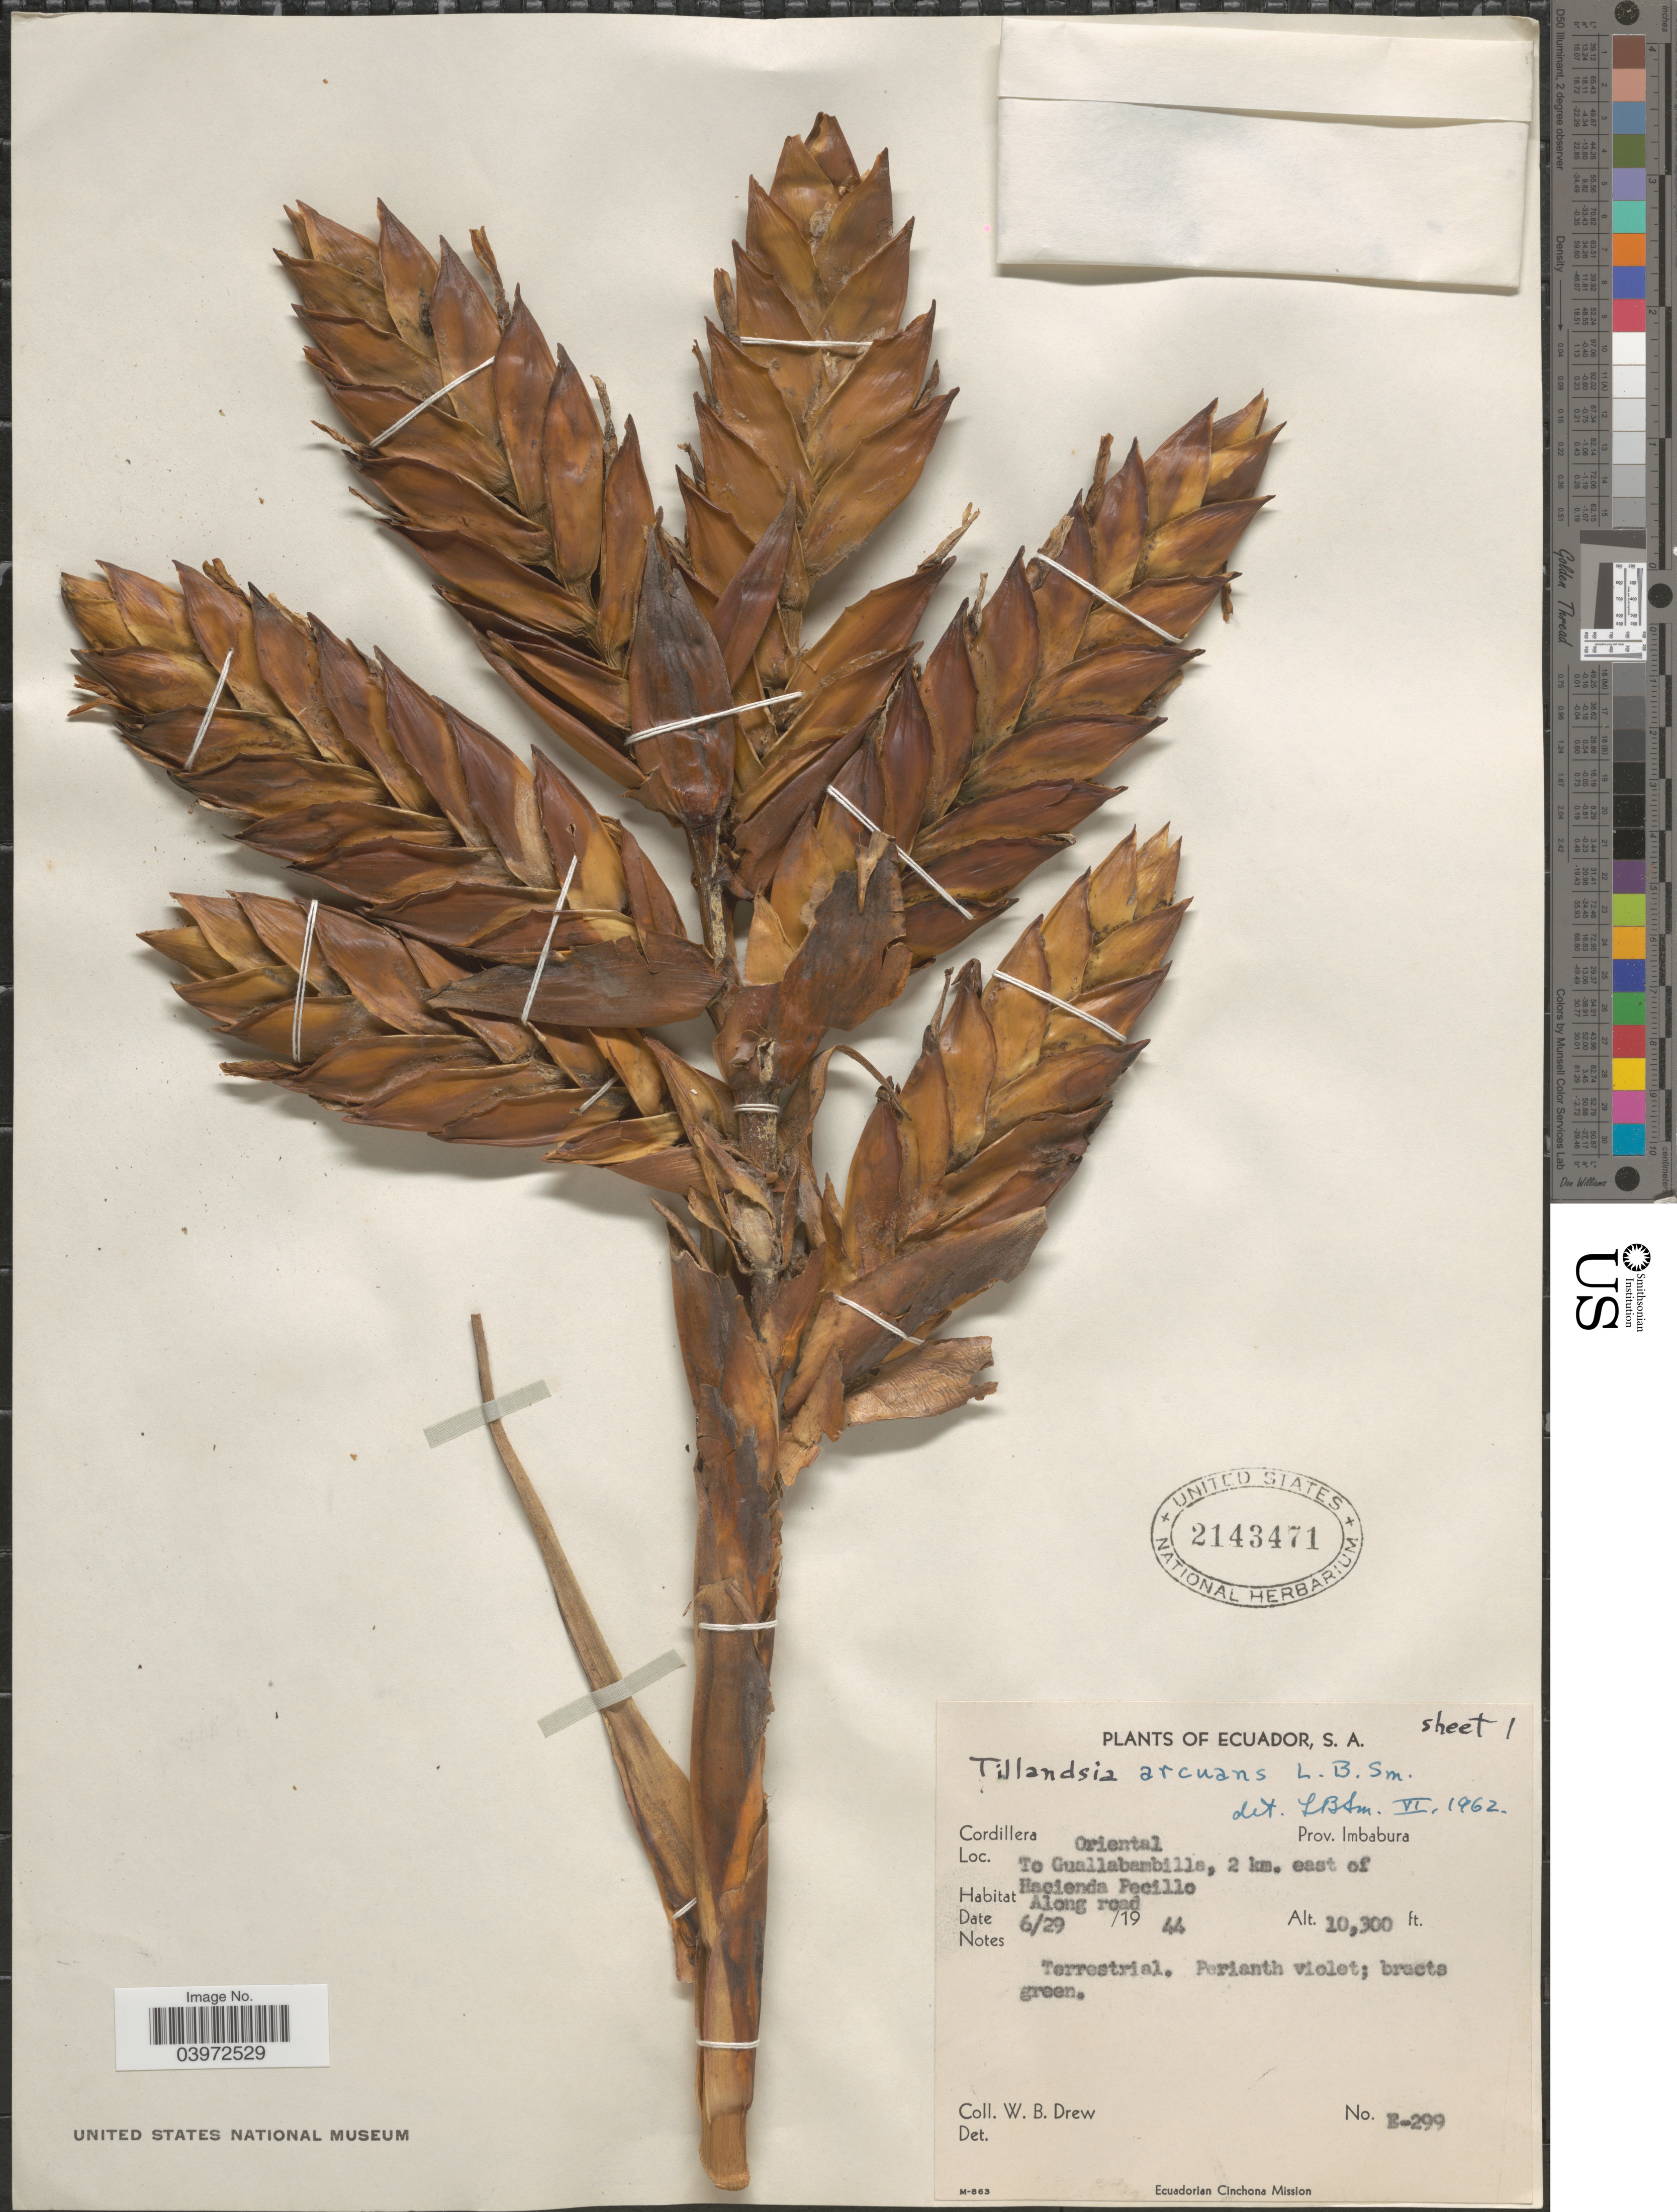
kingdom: Plantae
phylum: Tracheophyta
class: Liliopsida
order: Poales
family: Bromeliaceae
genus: Tillandsia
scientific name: Tillandsia arcuans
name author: L.B. Sm.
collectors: W. B. Drew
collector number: E-299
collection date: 1944-06-29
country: Ecuador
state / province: Imbabura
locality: Cordillera Oriental. To Guallabambilla, 2 km. east of Hacienda Pecillo.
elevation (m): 3139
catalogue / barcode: US 2143471